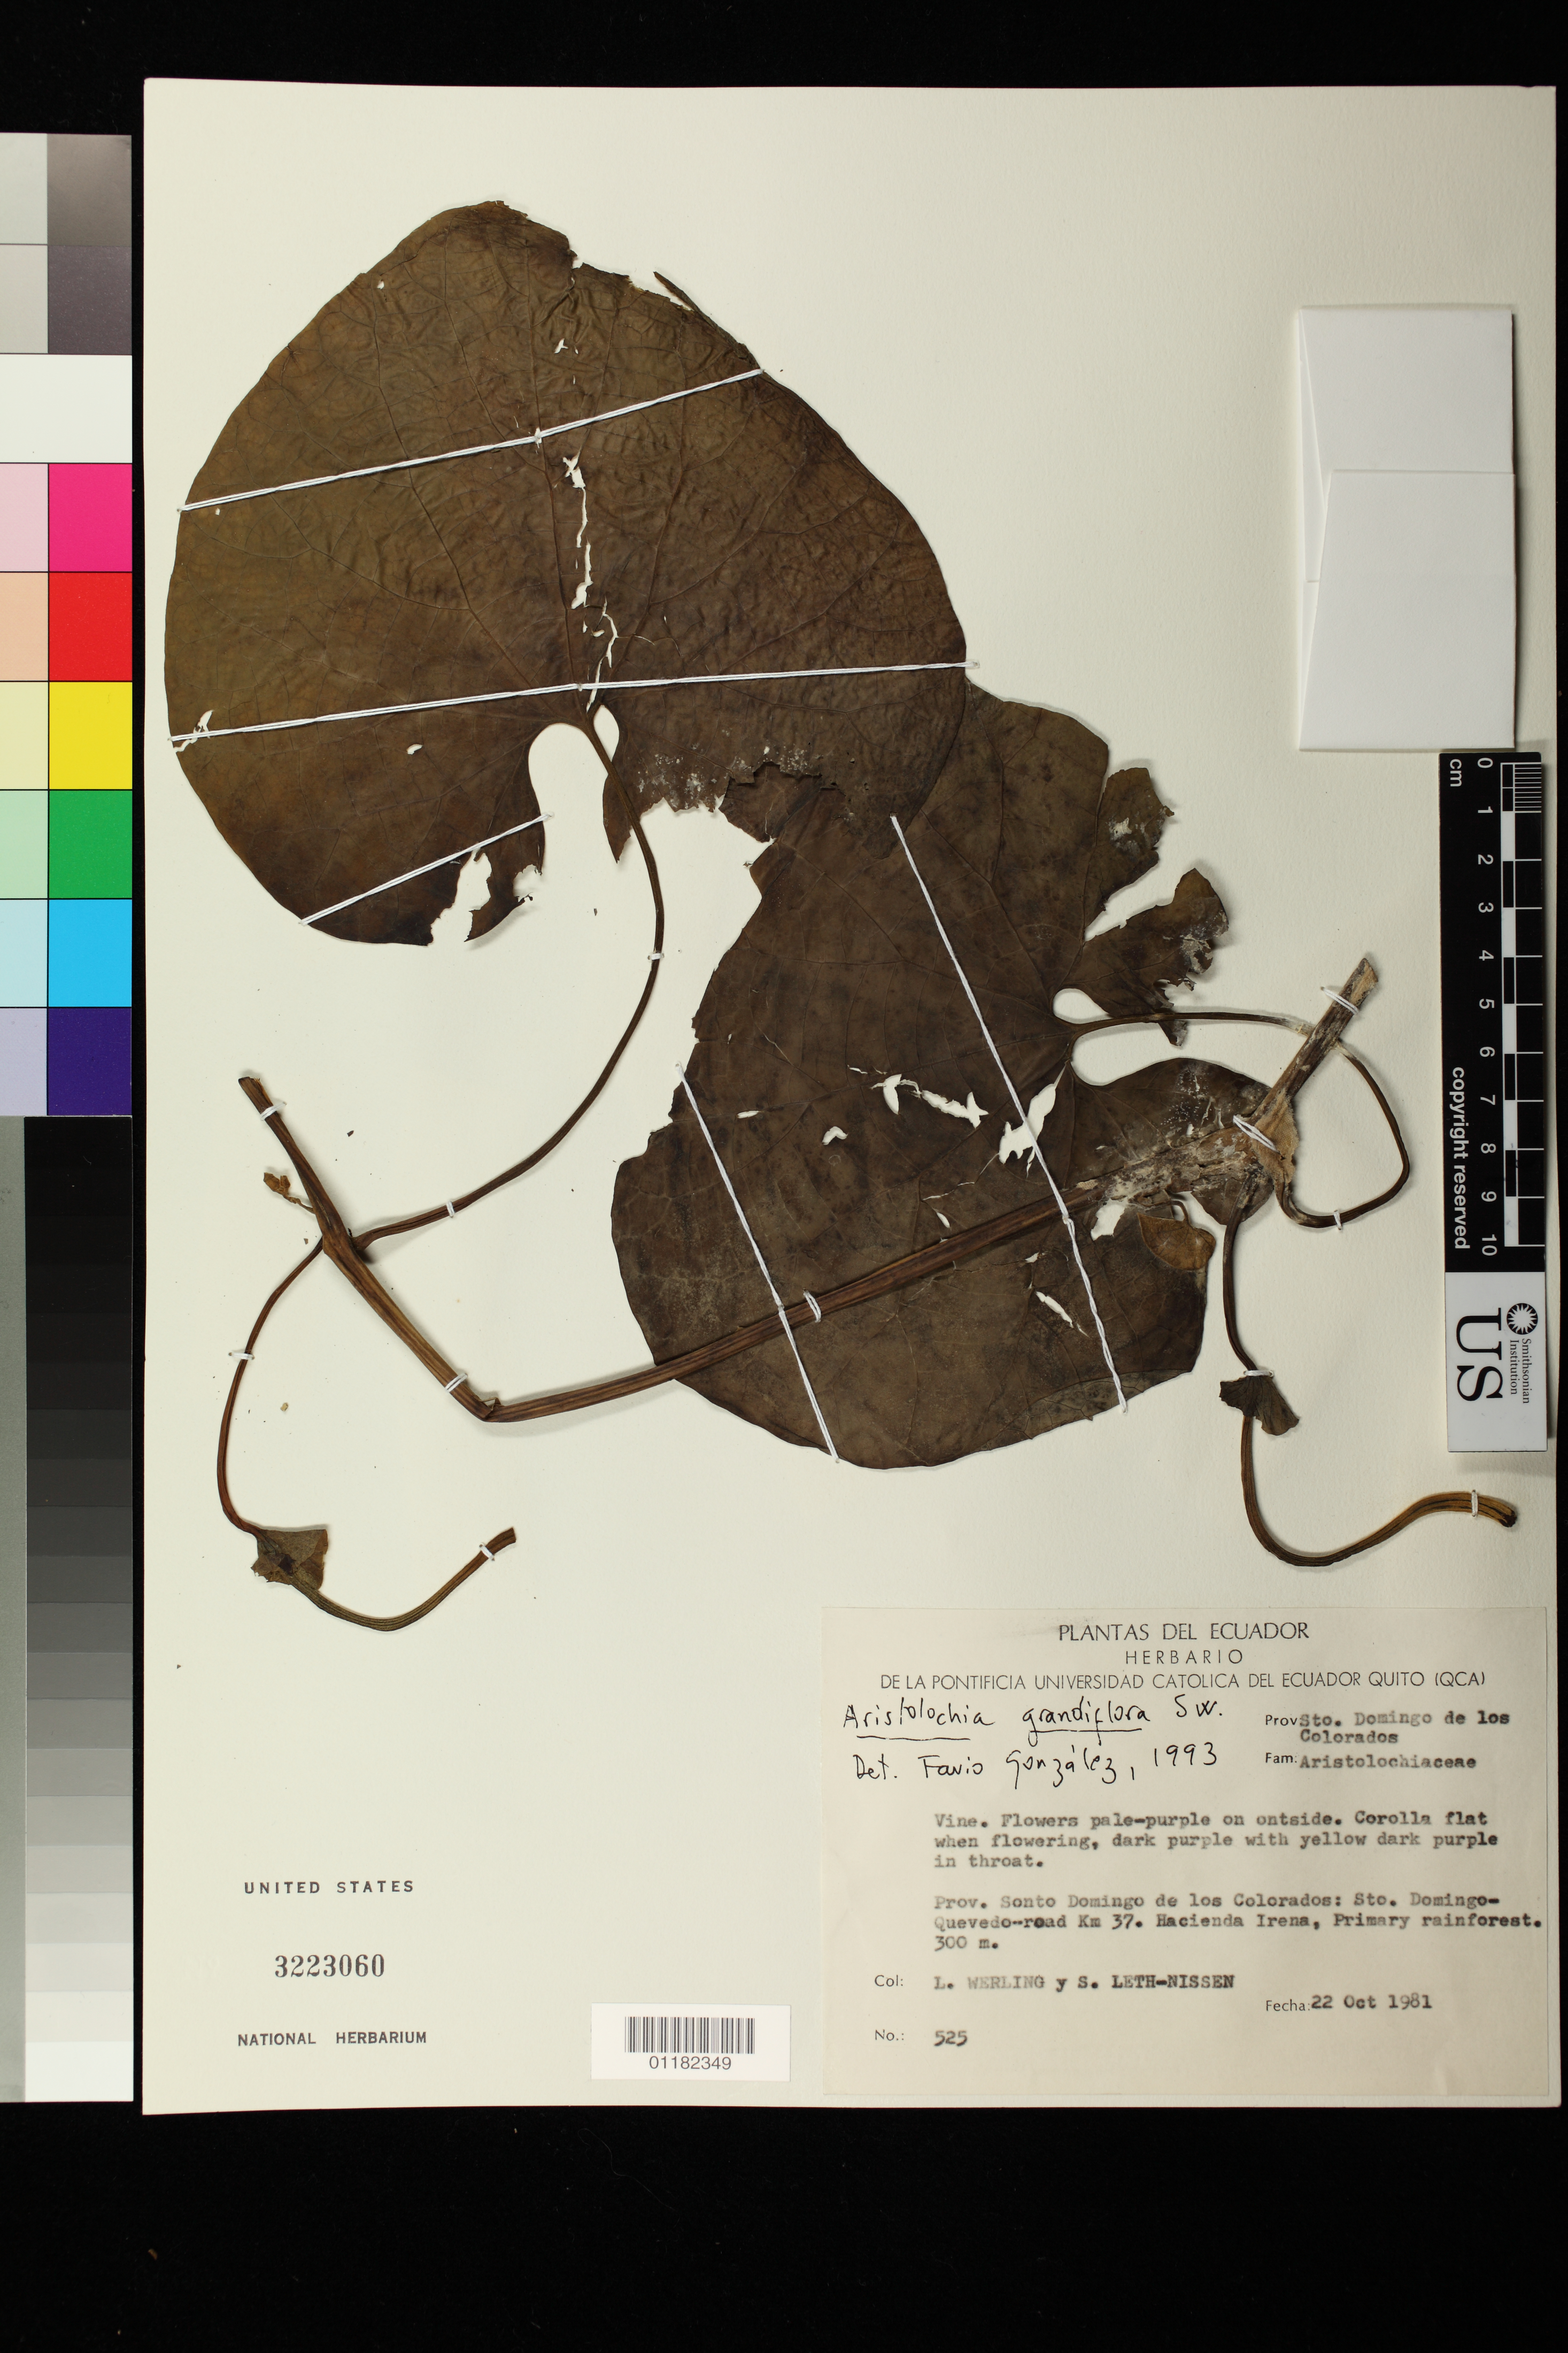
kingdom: Plantae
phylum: Tracheophyta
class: Magnoliopsida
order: Piperales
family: Aristolochiaceae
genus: Aristolochia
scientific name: Aristolochia grandiflora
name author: Sw.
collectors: L. Werling & S. Leth-Nissen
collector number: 525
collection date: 1981-10-22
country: Ecuador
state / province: Tsáchilas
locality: Santo Domingo-Quevedo road km 37. Hacienda Irena.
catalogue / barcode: US 3223060